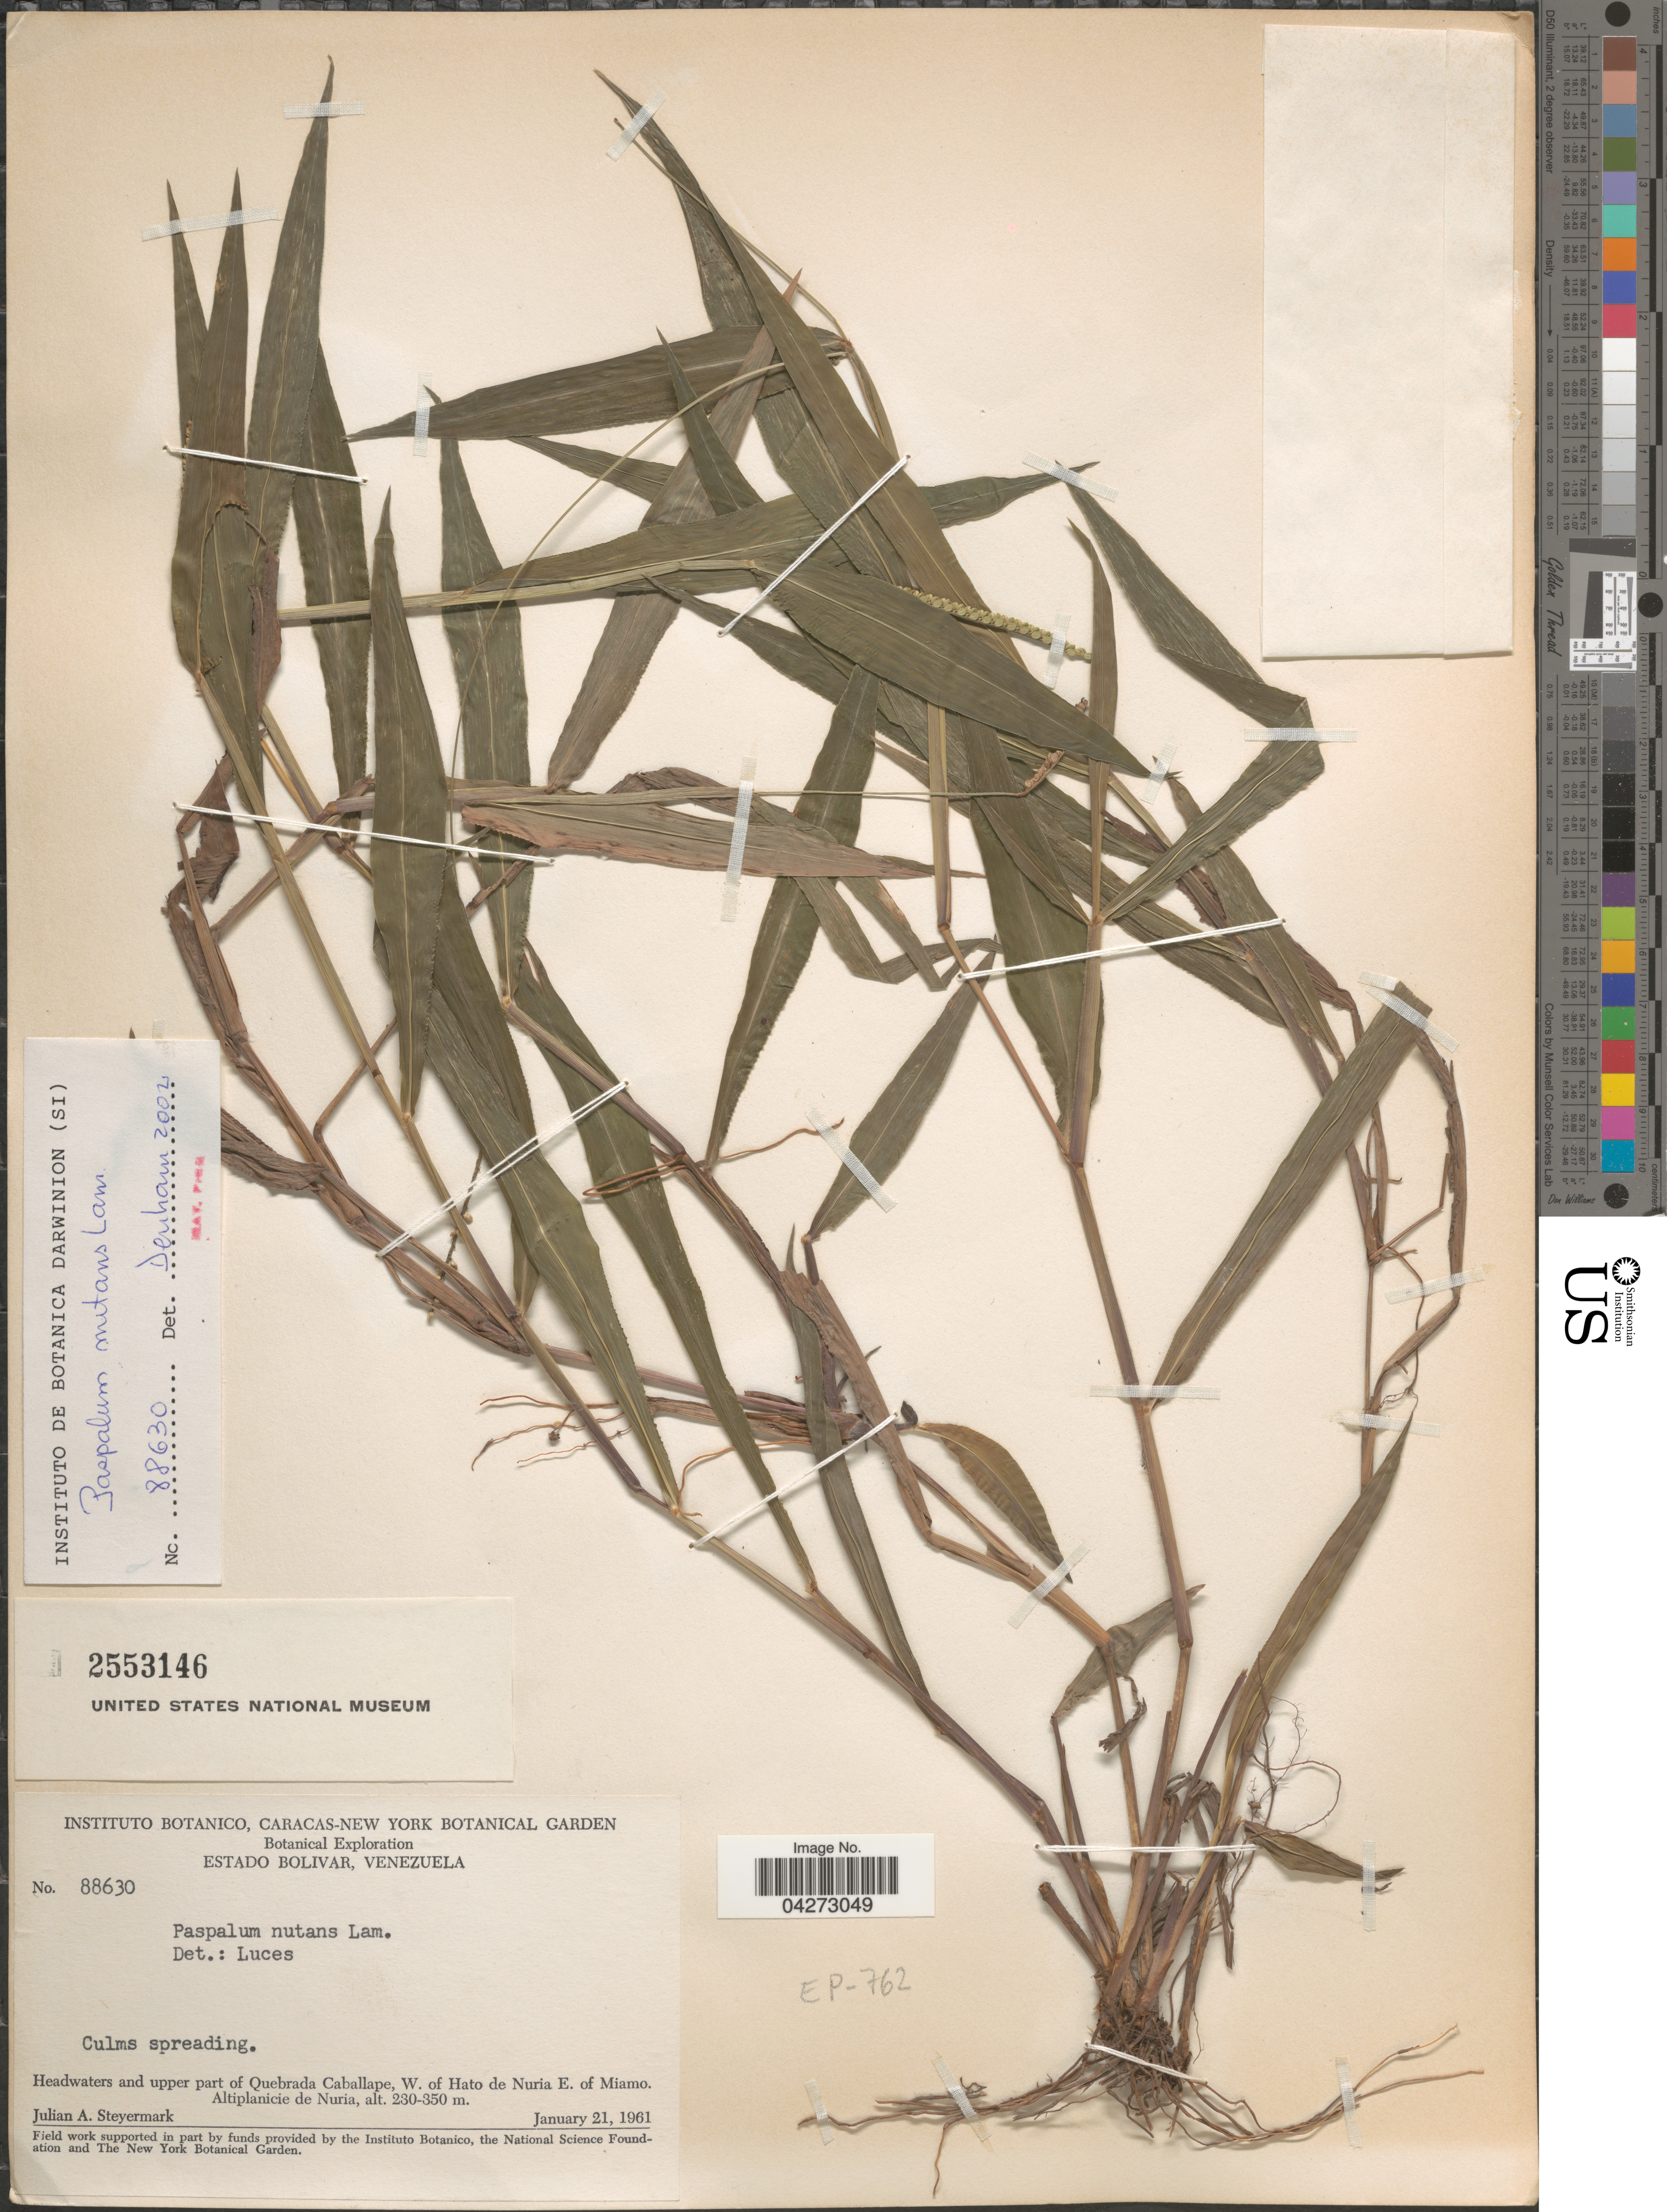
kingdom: Plantae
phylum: Tracheophyta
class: Liliopsida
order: Poales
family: Poaceae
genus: Paspalum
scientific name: Paspalum nutans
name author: Lam.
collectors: J. Steyermark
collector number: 88630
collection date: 1961-01-21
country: Venezuela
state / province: Bolivar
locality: Botanical Exploration. Headwaters and upper part of Quebrada Caballape, W. of Hato de Nuria E. of Miamo. Altiplanicie de Nuria.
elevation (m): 230